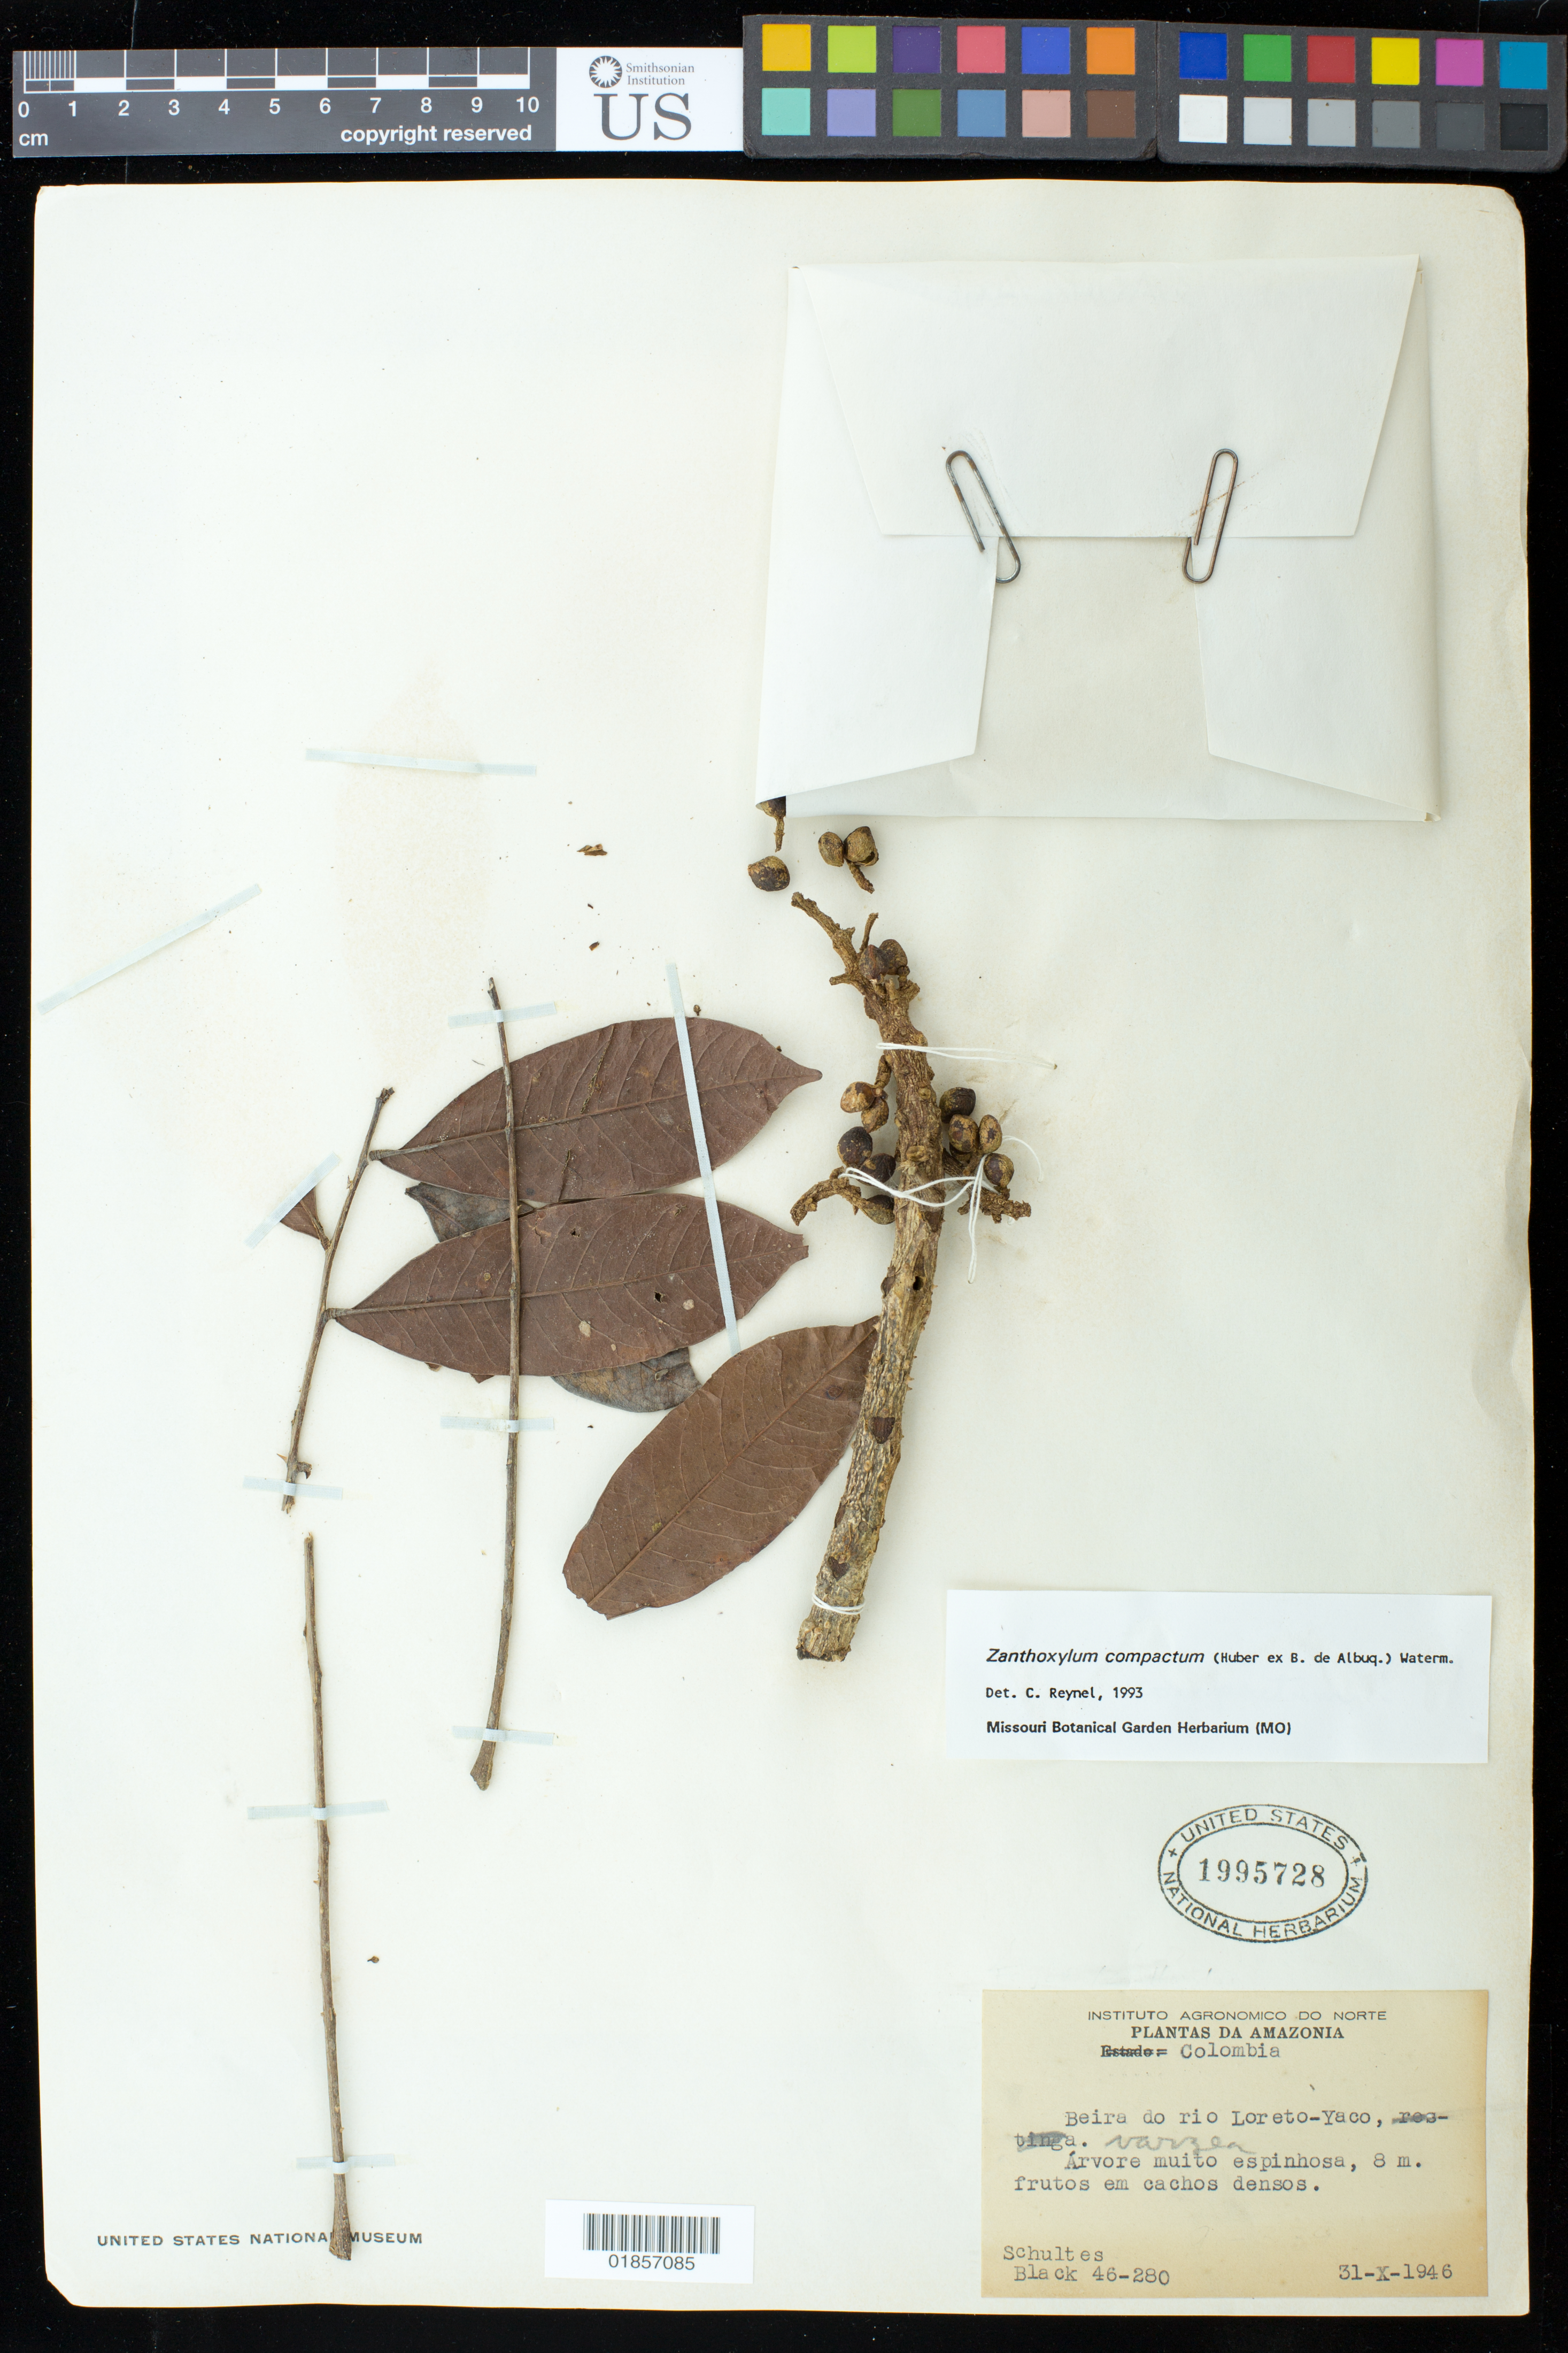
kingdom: Plantae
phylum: Tracheophyta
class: Magnoliopsida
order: Sapindales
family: Rutaceae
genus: Zanthoxylum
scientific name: Zanthoxylum compactum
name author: (Huber ex Albuq.) P.G. Waterman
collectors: R. E. Schultes & G. A. Black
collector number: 280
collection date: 1946-10-31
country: Colombia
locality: Beira do rio Loreto-Yaco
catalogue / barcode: US 1995728